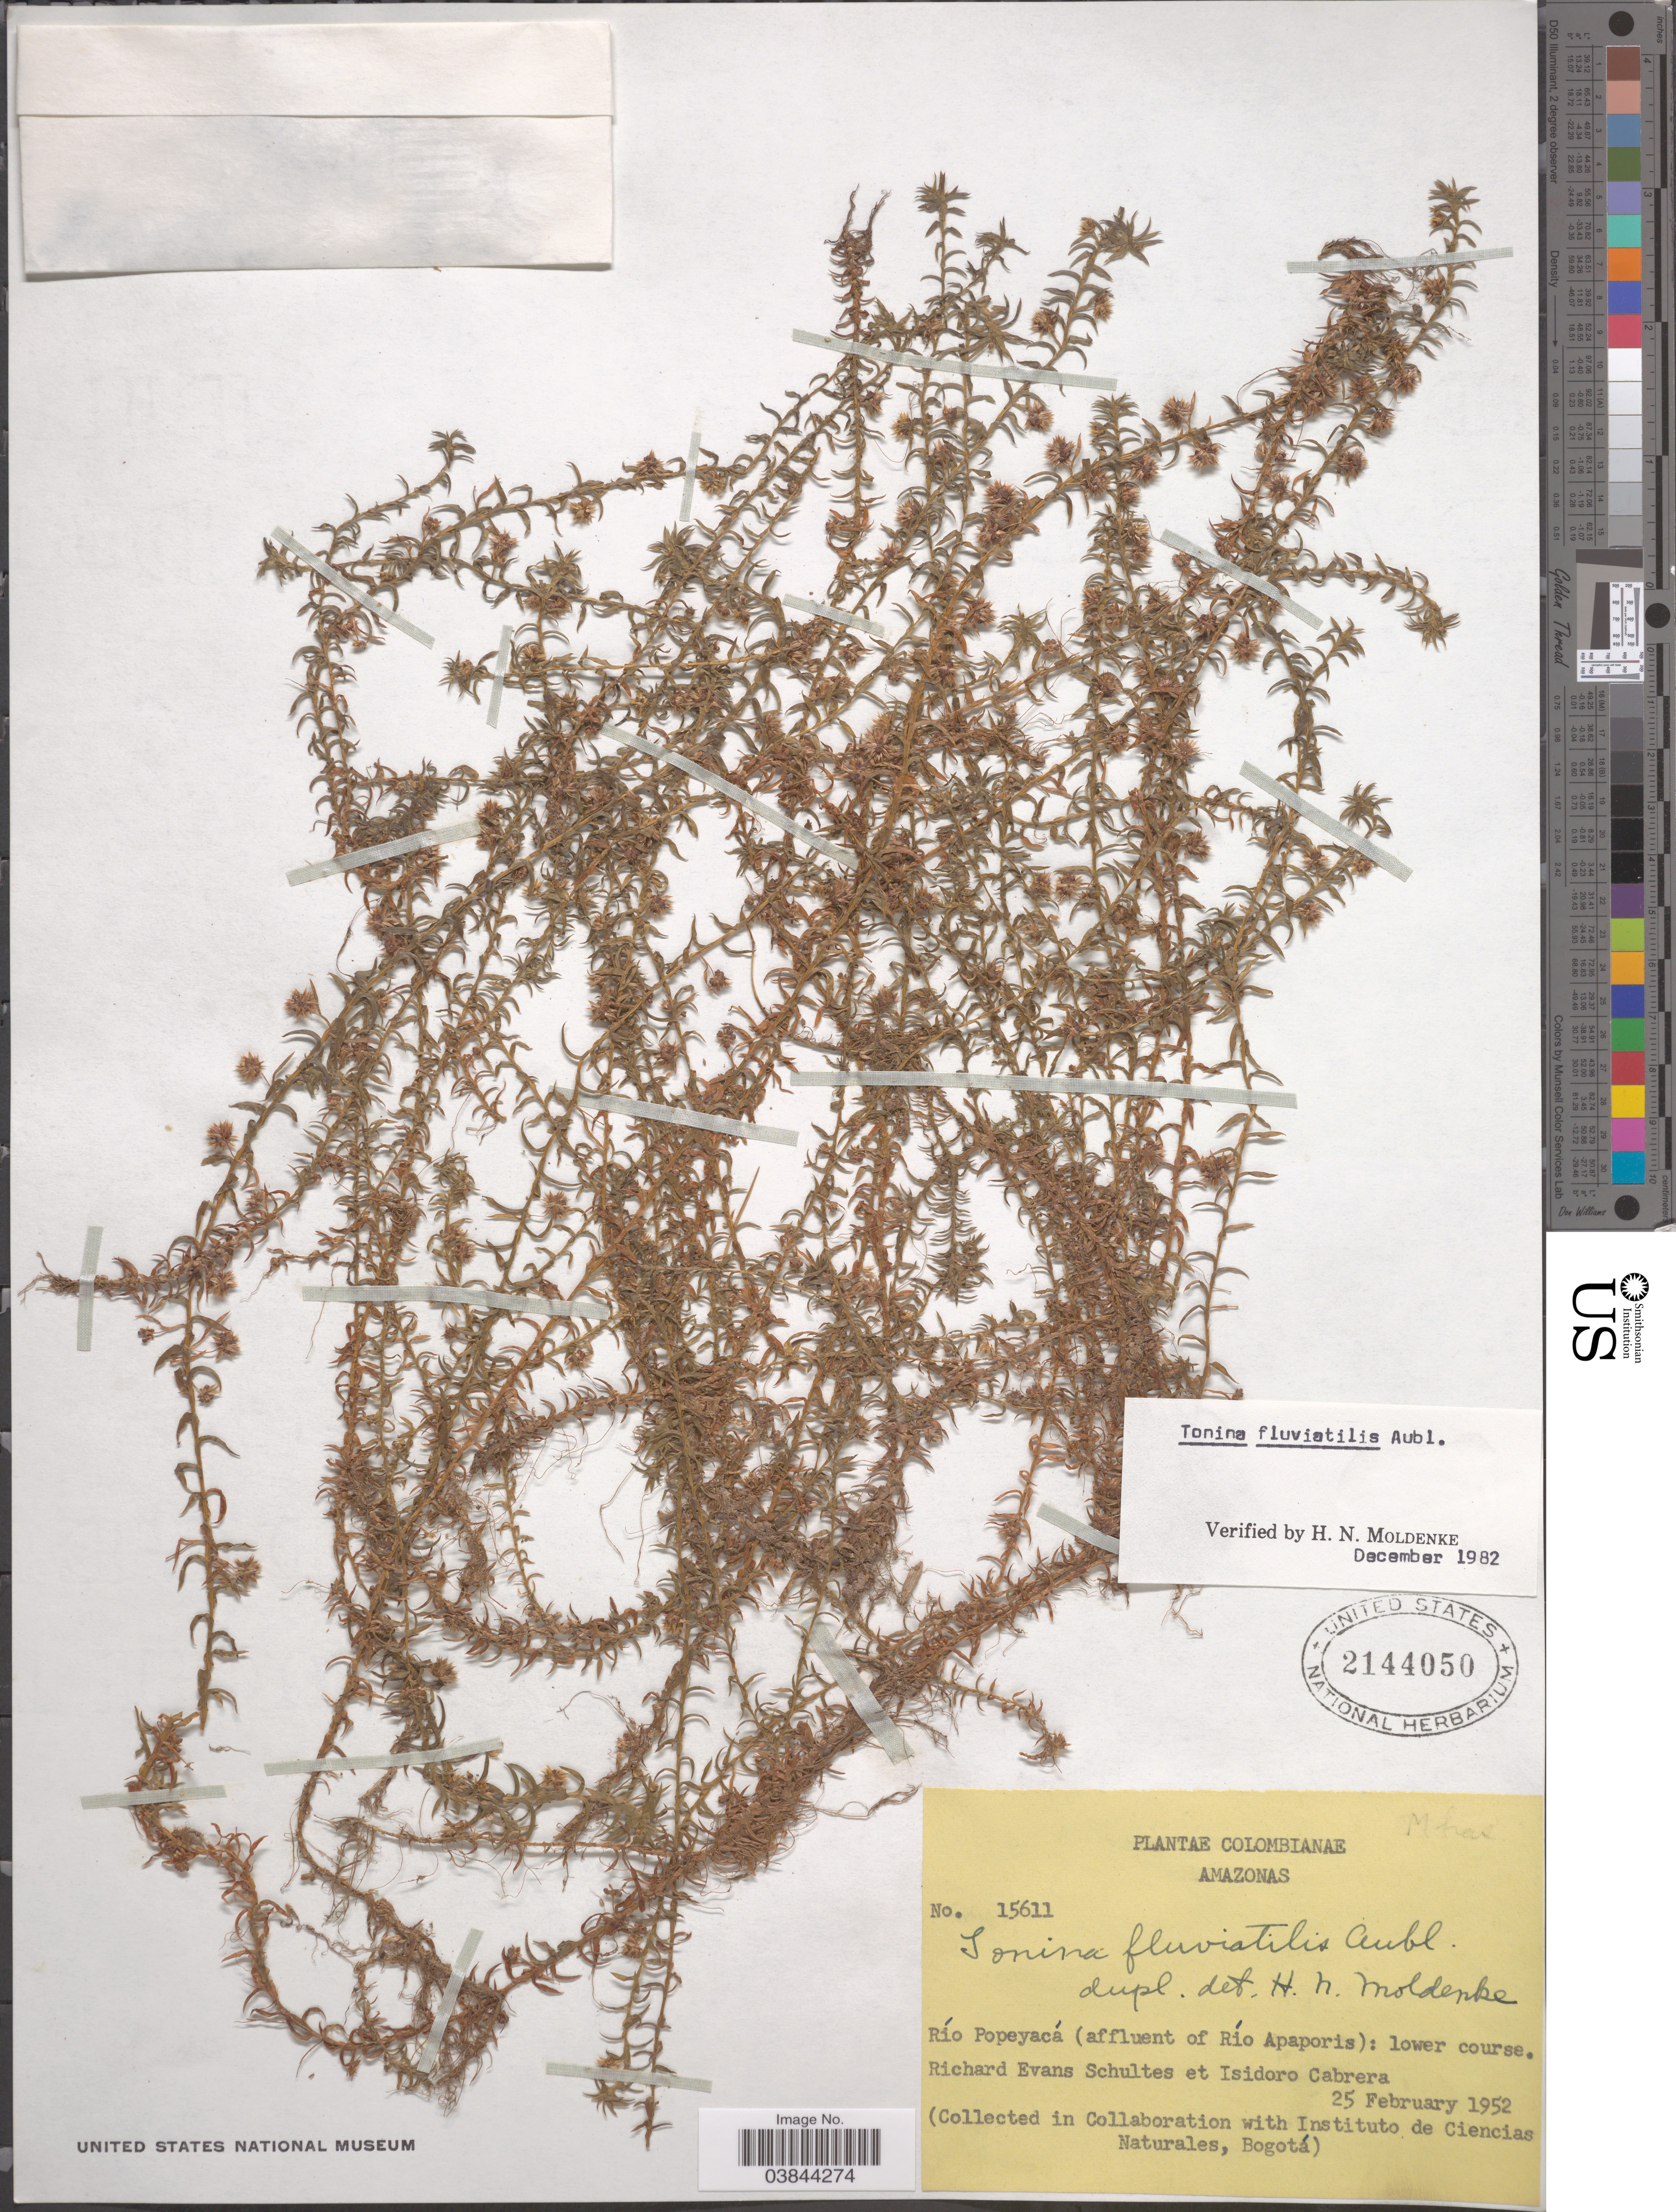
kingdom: Plantae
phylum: Tracheophyta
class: Liliopsida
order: Poales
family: Eriocaulaceae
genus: Tonina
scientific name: Tonina fluviatilis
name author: Aubl.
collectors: R. E. Schultes & I. Cabrera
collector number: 15611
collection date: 1952-02-25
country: Colombia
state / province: Amazônas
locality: Río Popeyacá (affluent of Río Apaporis): lower course.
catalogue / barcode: US 2144050